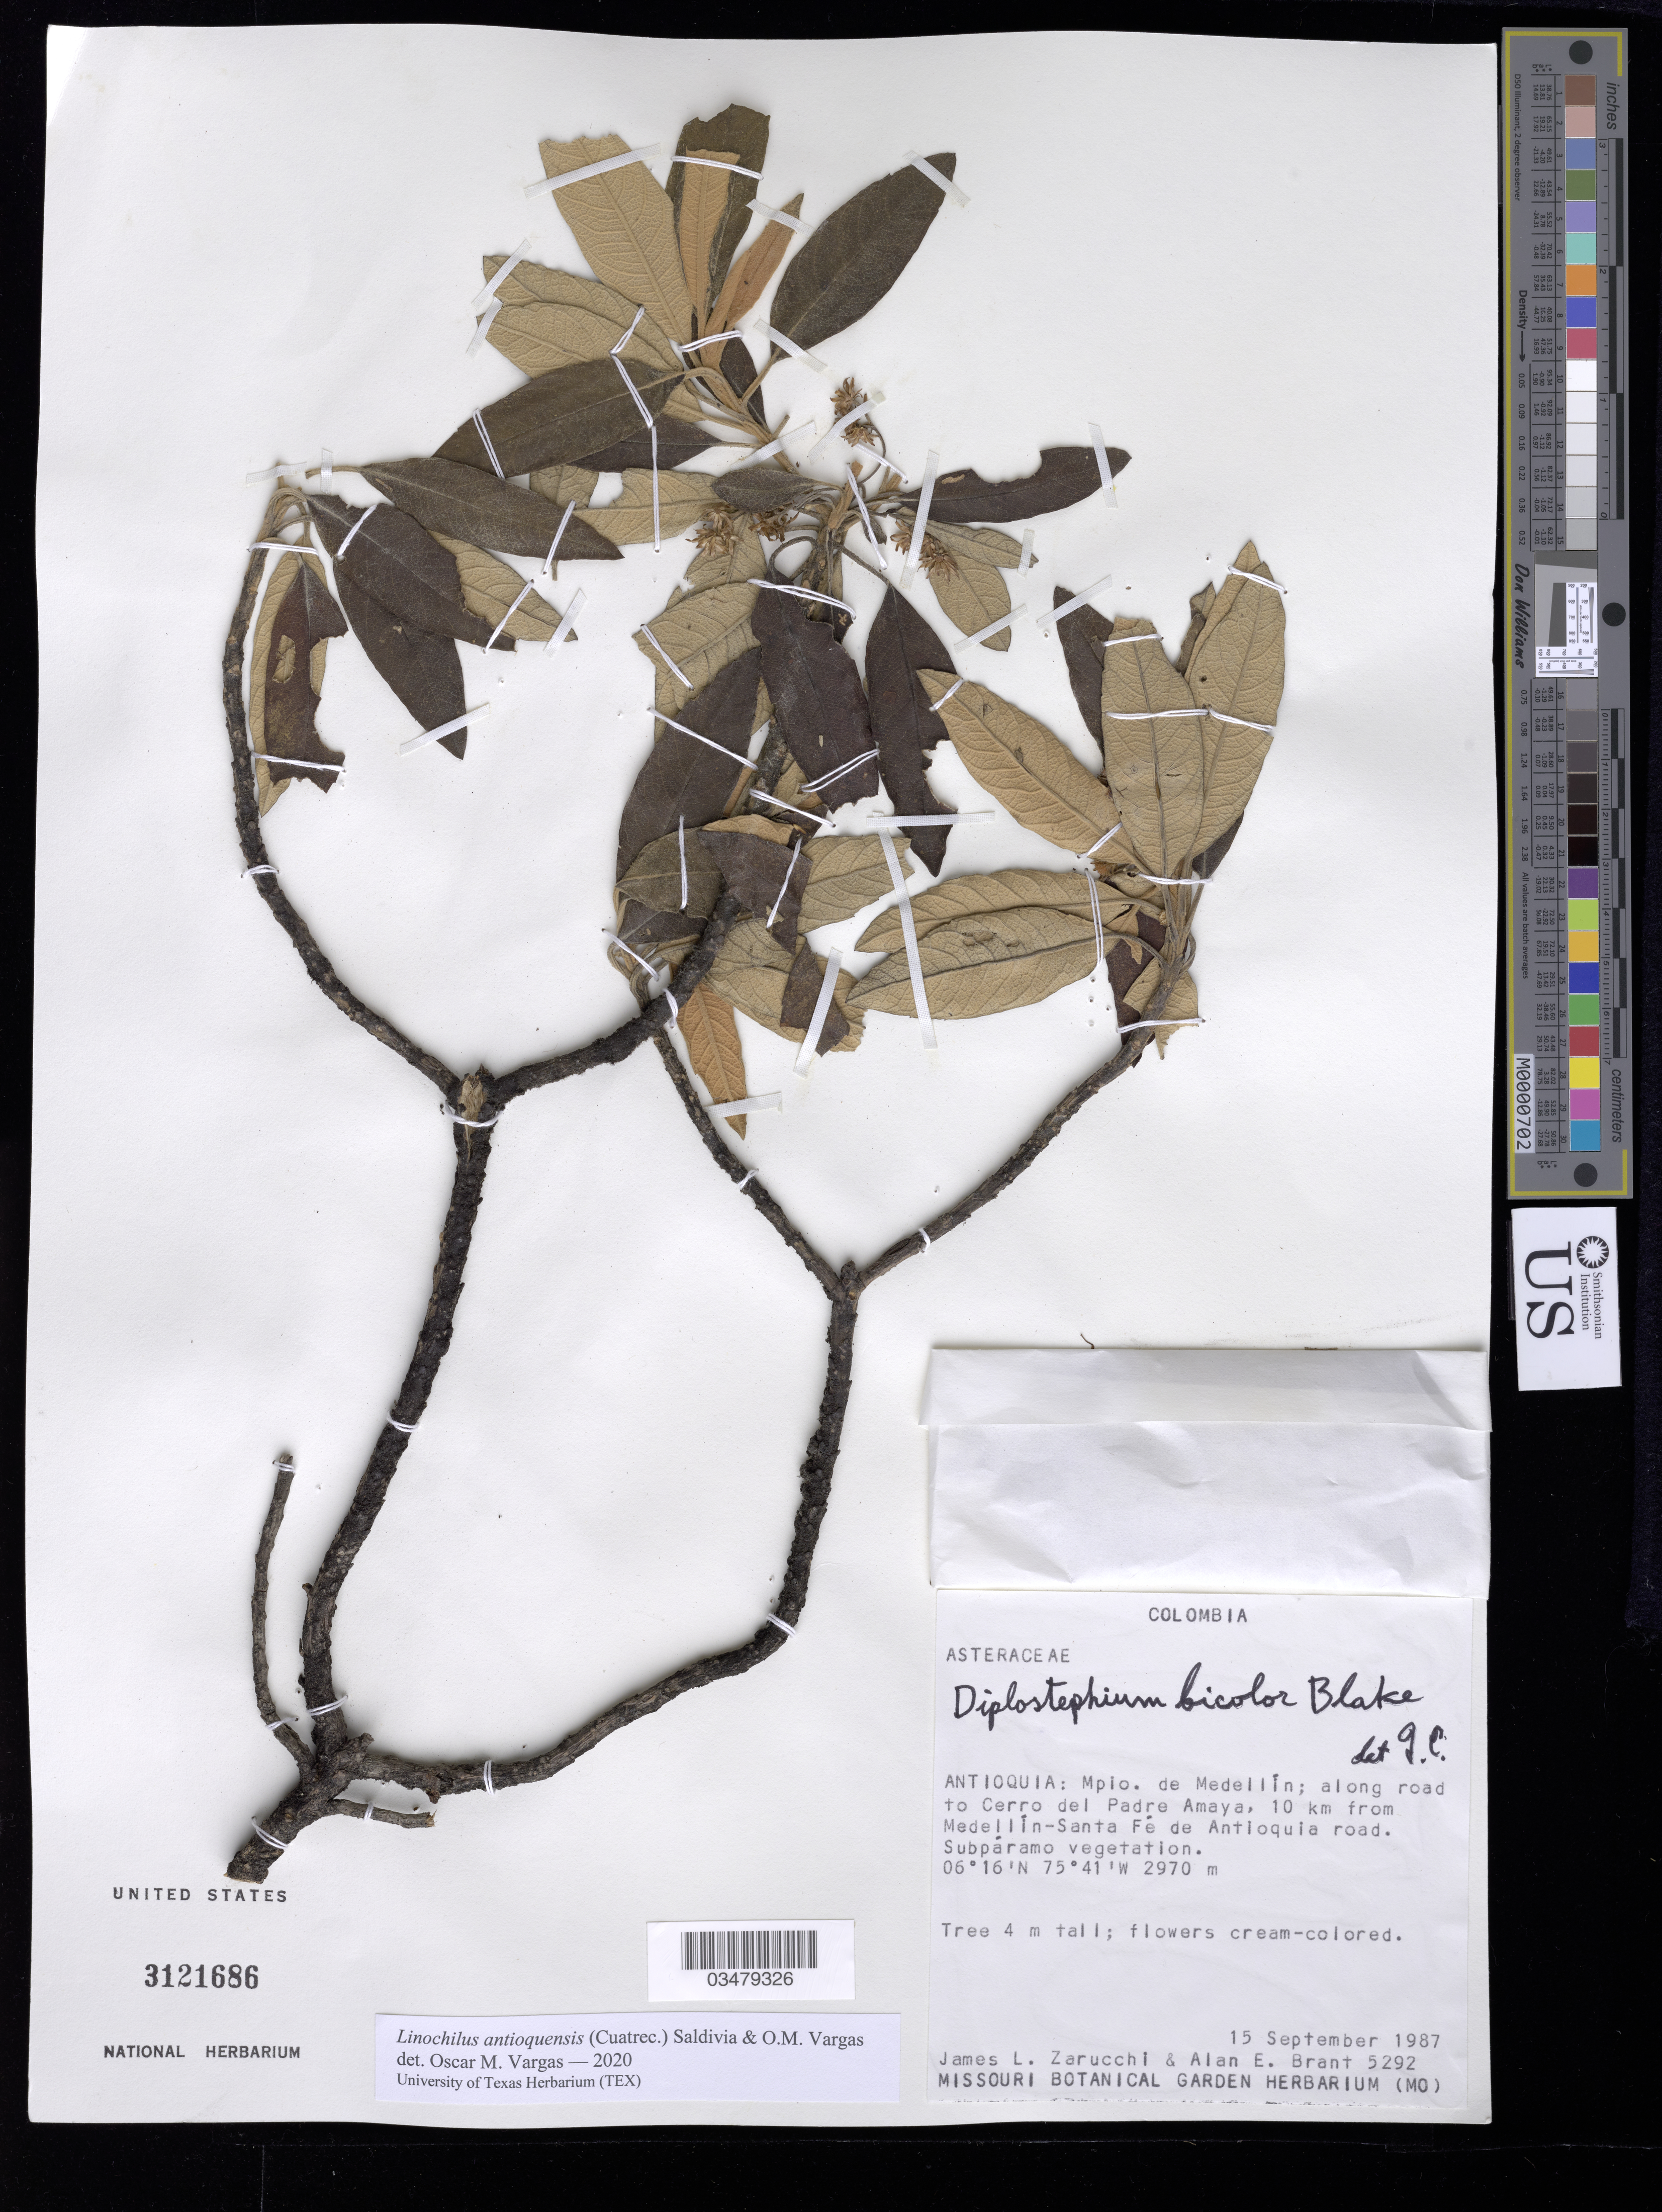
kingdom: Plantae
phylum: Tracheophyta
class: Magnoliopsida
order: Asterales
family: Asteraceae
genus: Linochilus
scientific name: Linochilus antioquensis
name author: (Cuatrec.) Saldivia & O.M. Vargas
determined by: Vargas, Oscar M.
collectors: J. L. Zarucchi & A. Brant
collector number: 5292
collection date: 1987-09-15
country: Colombia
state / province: Antioquia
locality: Mpio. de Medellin; along road to Cerro del Padre Amaya, 10 km from Medellin-Santa Fe de Antioquia road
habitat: Subparamo vegetation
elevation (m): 2970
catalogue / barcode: US 3121686